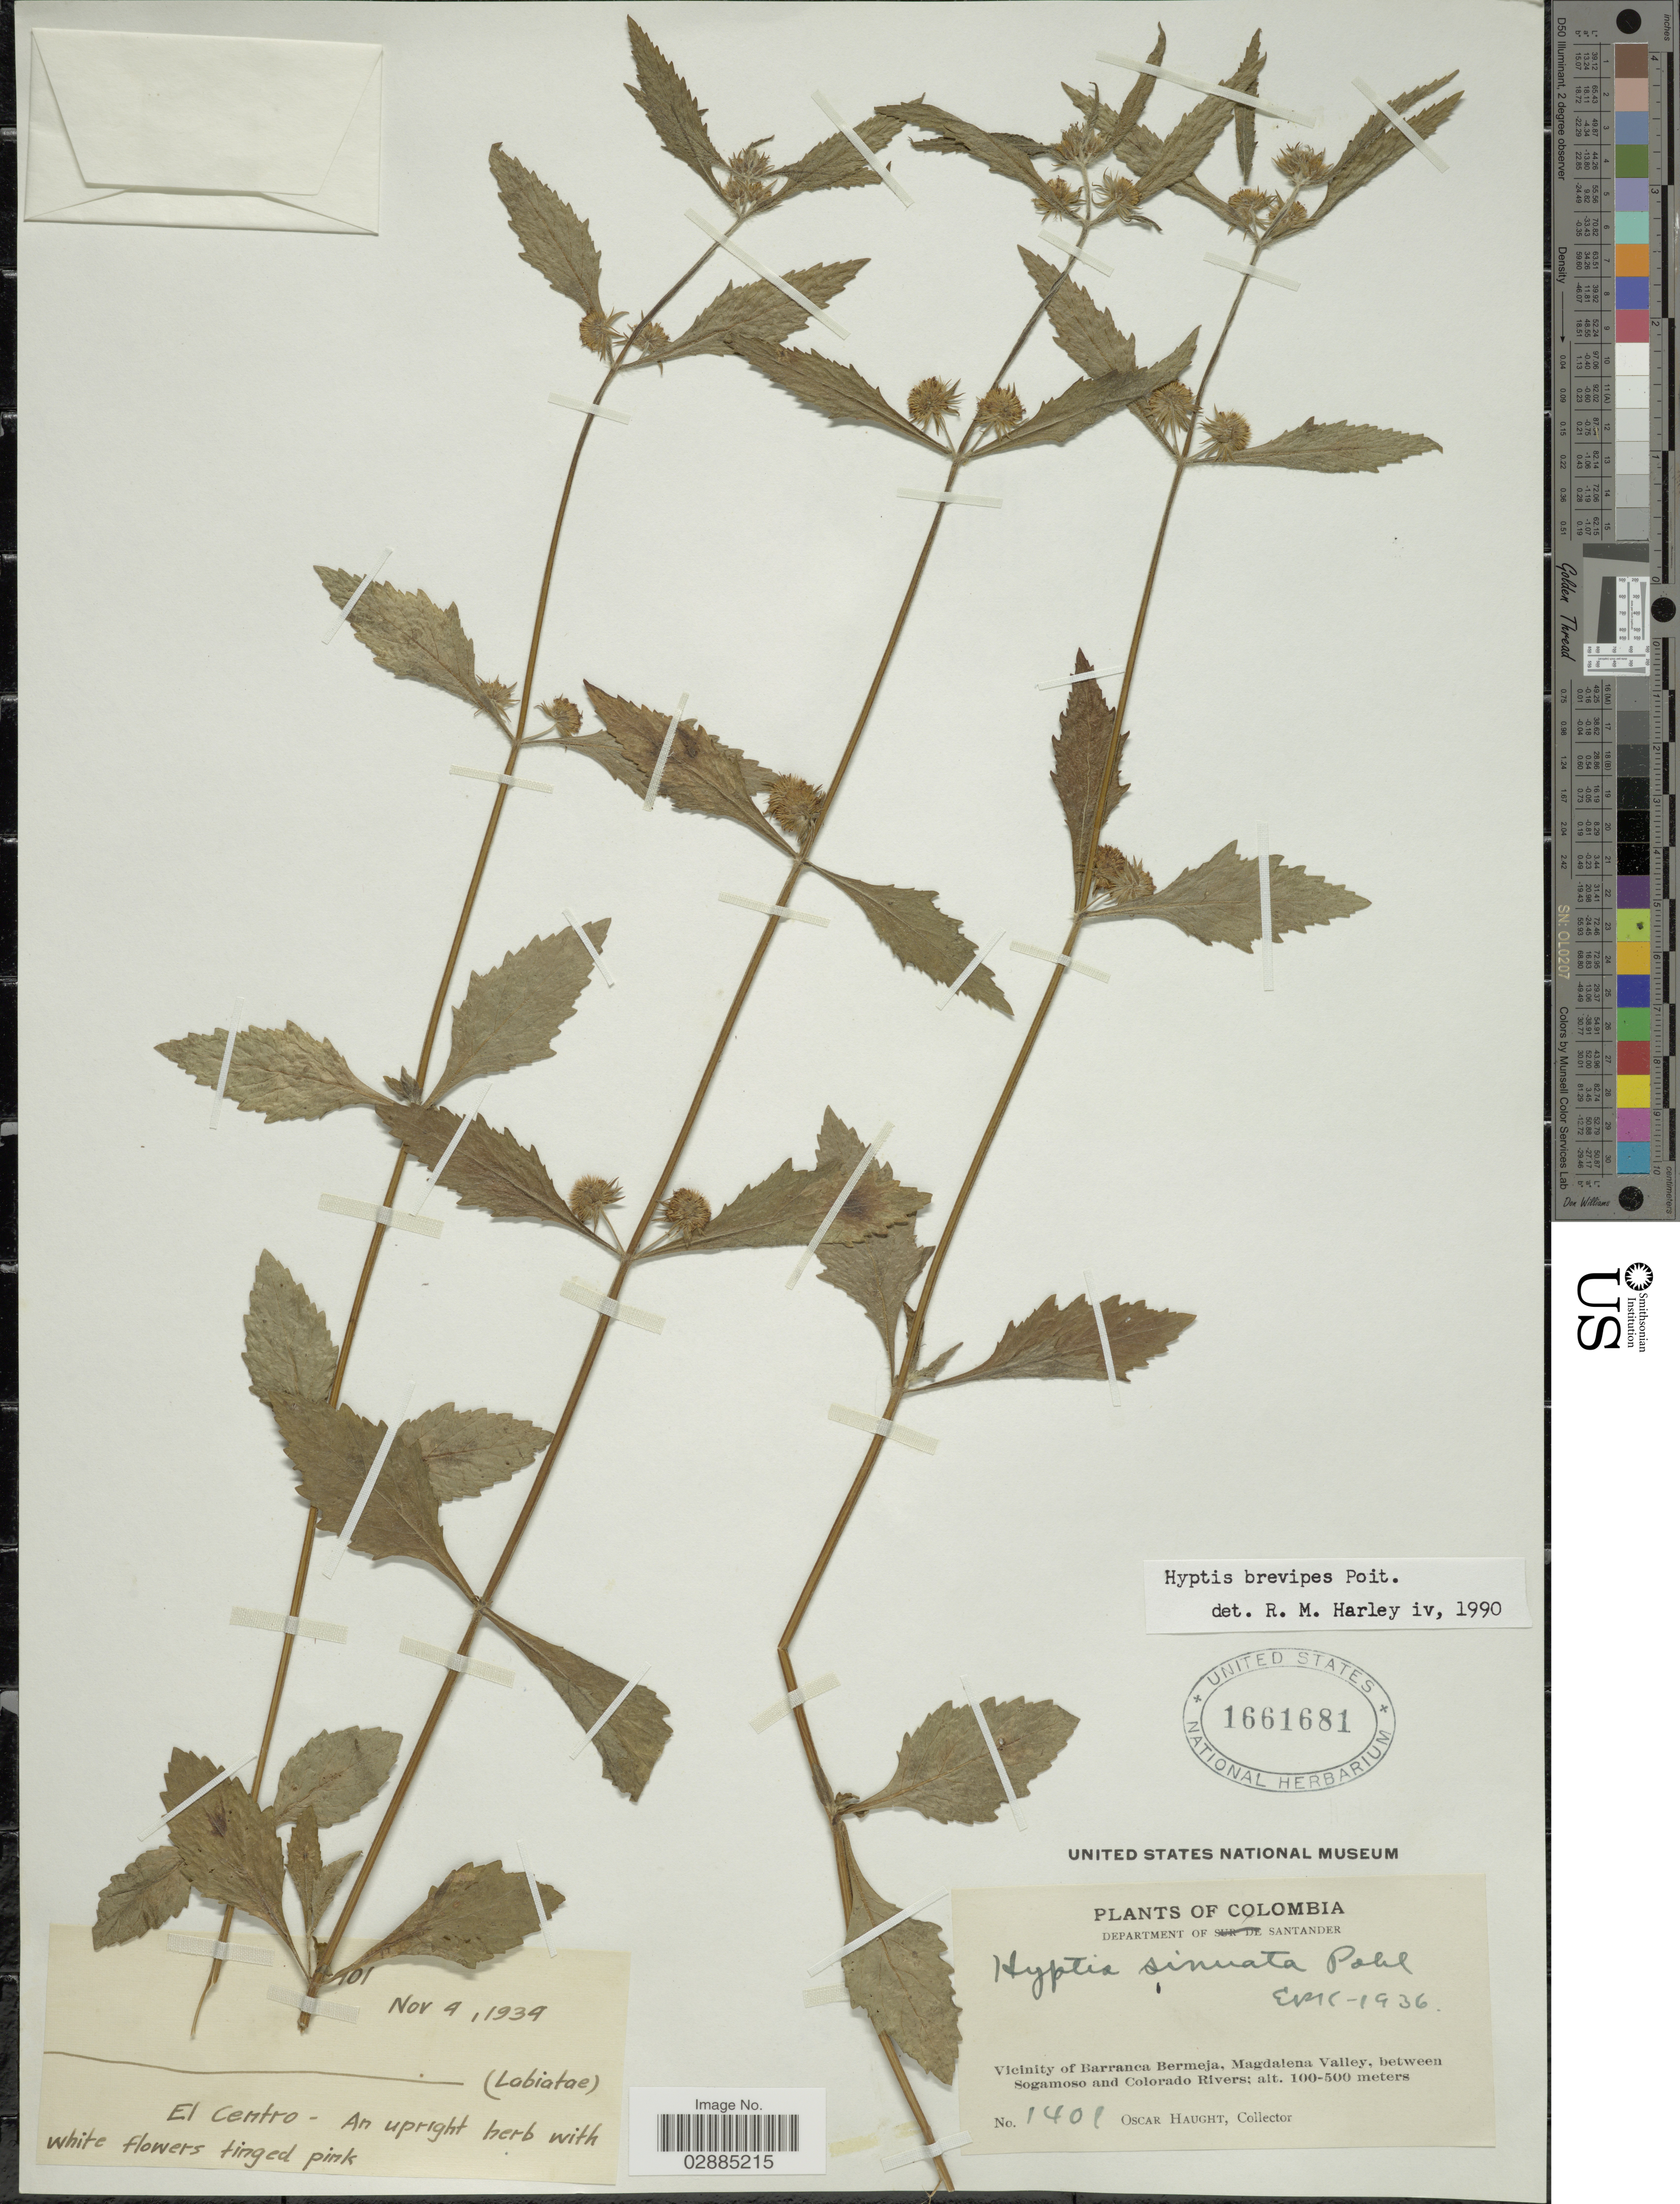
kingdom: Plantae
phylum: Tracheophyta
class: Magnoliopsida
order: Lamiales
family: Lamiaceae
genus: Hyptis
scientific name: Hyptis brevipes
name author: Poit.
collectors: O. Haught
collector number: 1401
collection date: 1934-11-04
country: Colombia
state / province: Santander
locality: Department of Santander, Vicinity of Barranca Bermeja, Magdalena Valley, between Sogamoso and Colorado Rivers, El Centro.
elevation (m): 100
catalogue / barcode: US 1661681